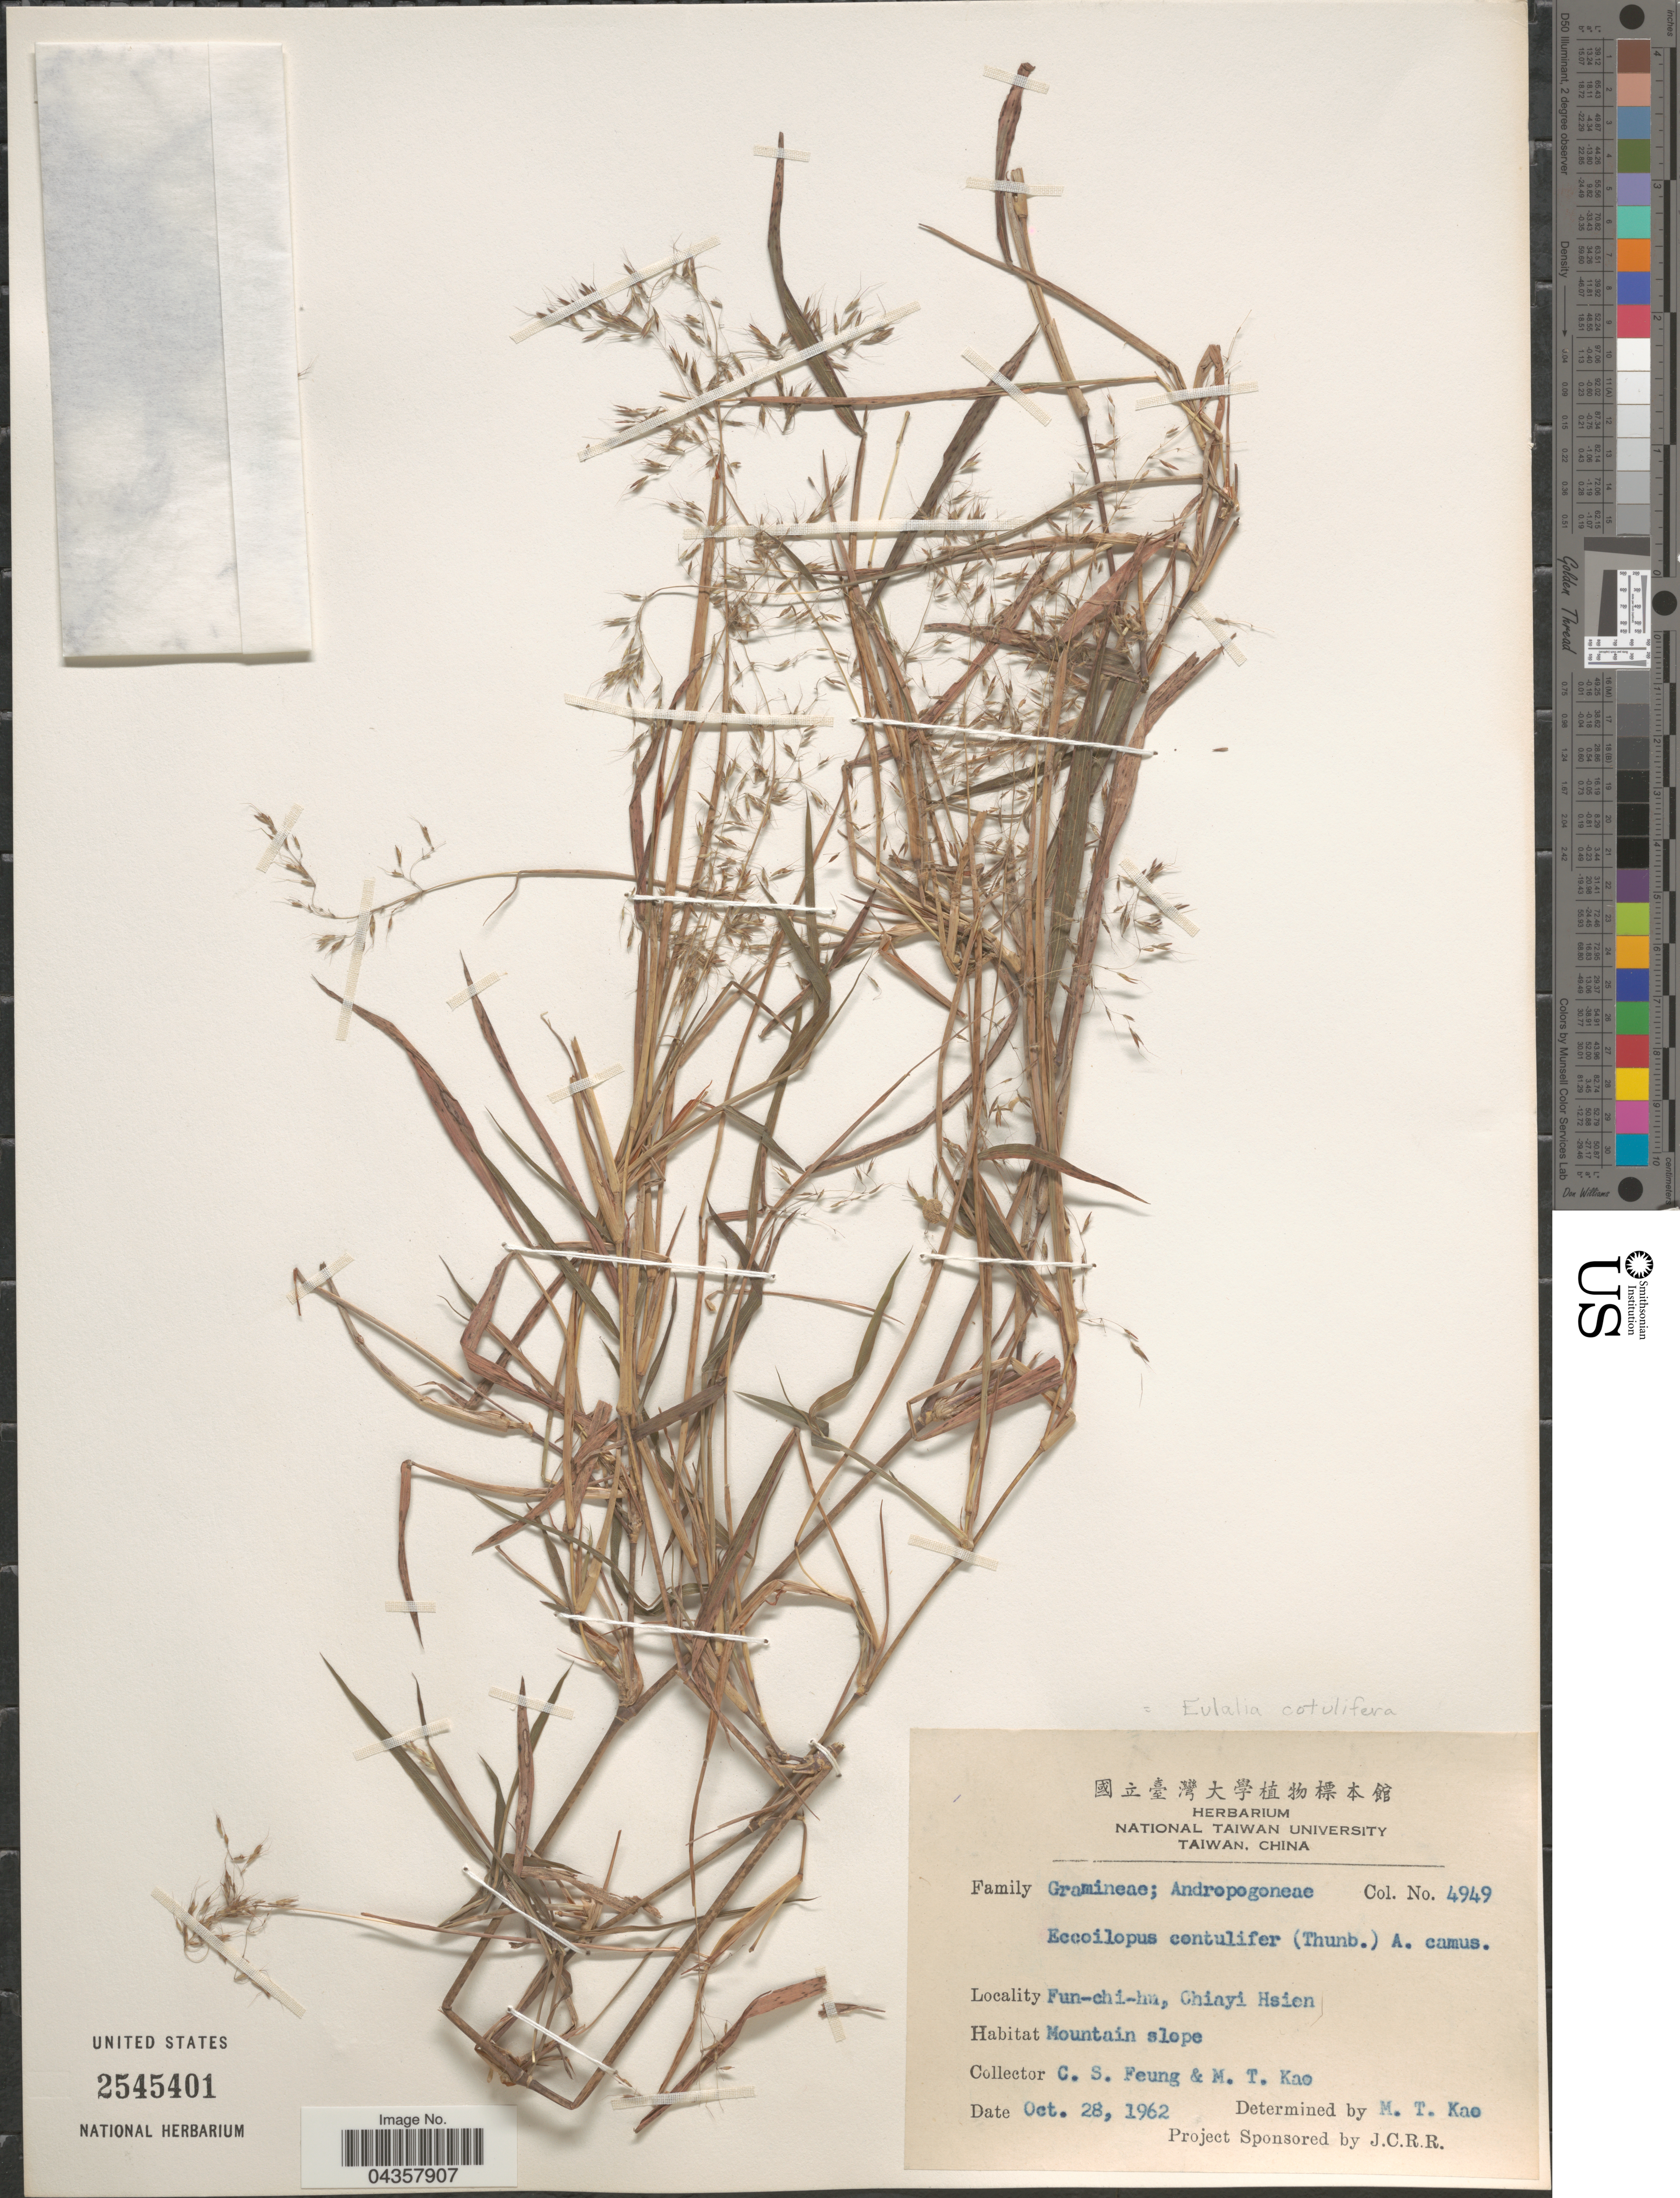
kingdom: Plantae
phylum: Tracheophyta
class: Liliopsida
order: Poales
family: Poaceae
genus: Spodiopogon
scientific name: Spodiopogon cotulifer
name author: (Thunb.) Hack.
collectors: C. Feung & M. T. Kao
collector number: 4949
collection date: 1962-10-28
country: Taiwan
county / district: Chiayi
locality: Fun-chi-hu, Chiayi Hsien. Mountain slope.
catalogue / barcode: US 2545401